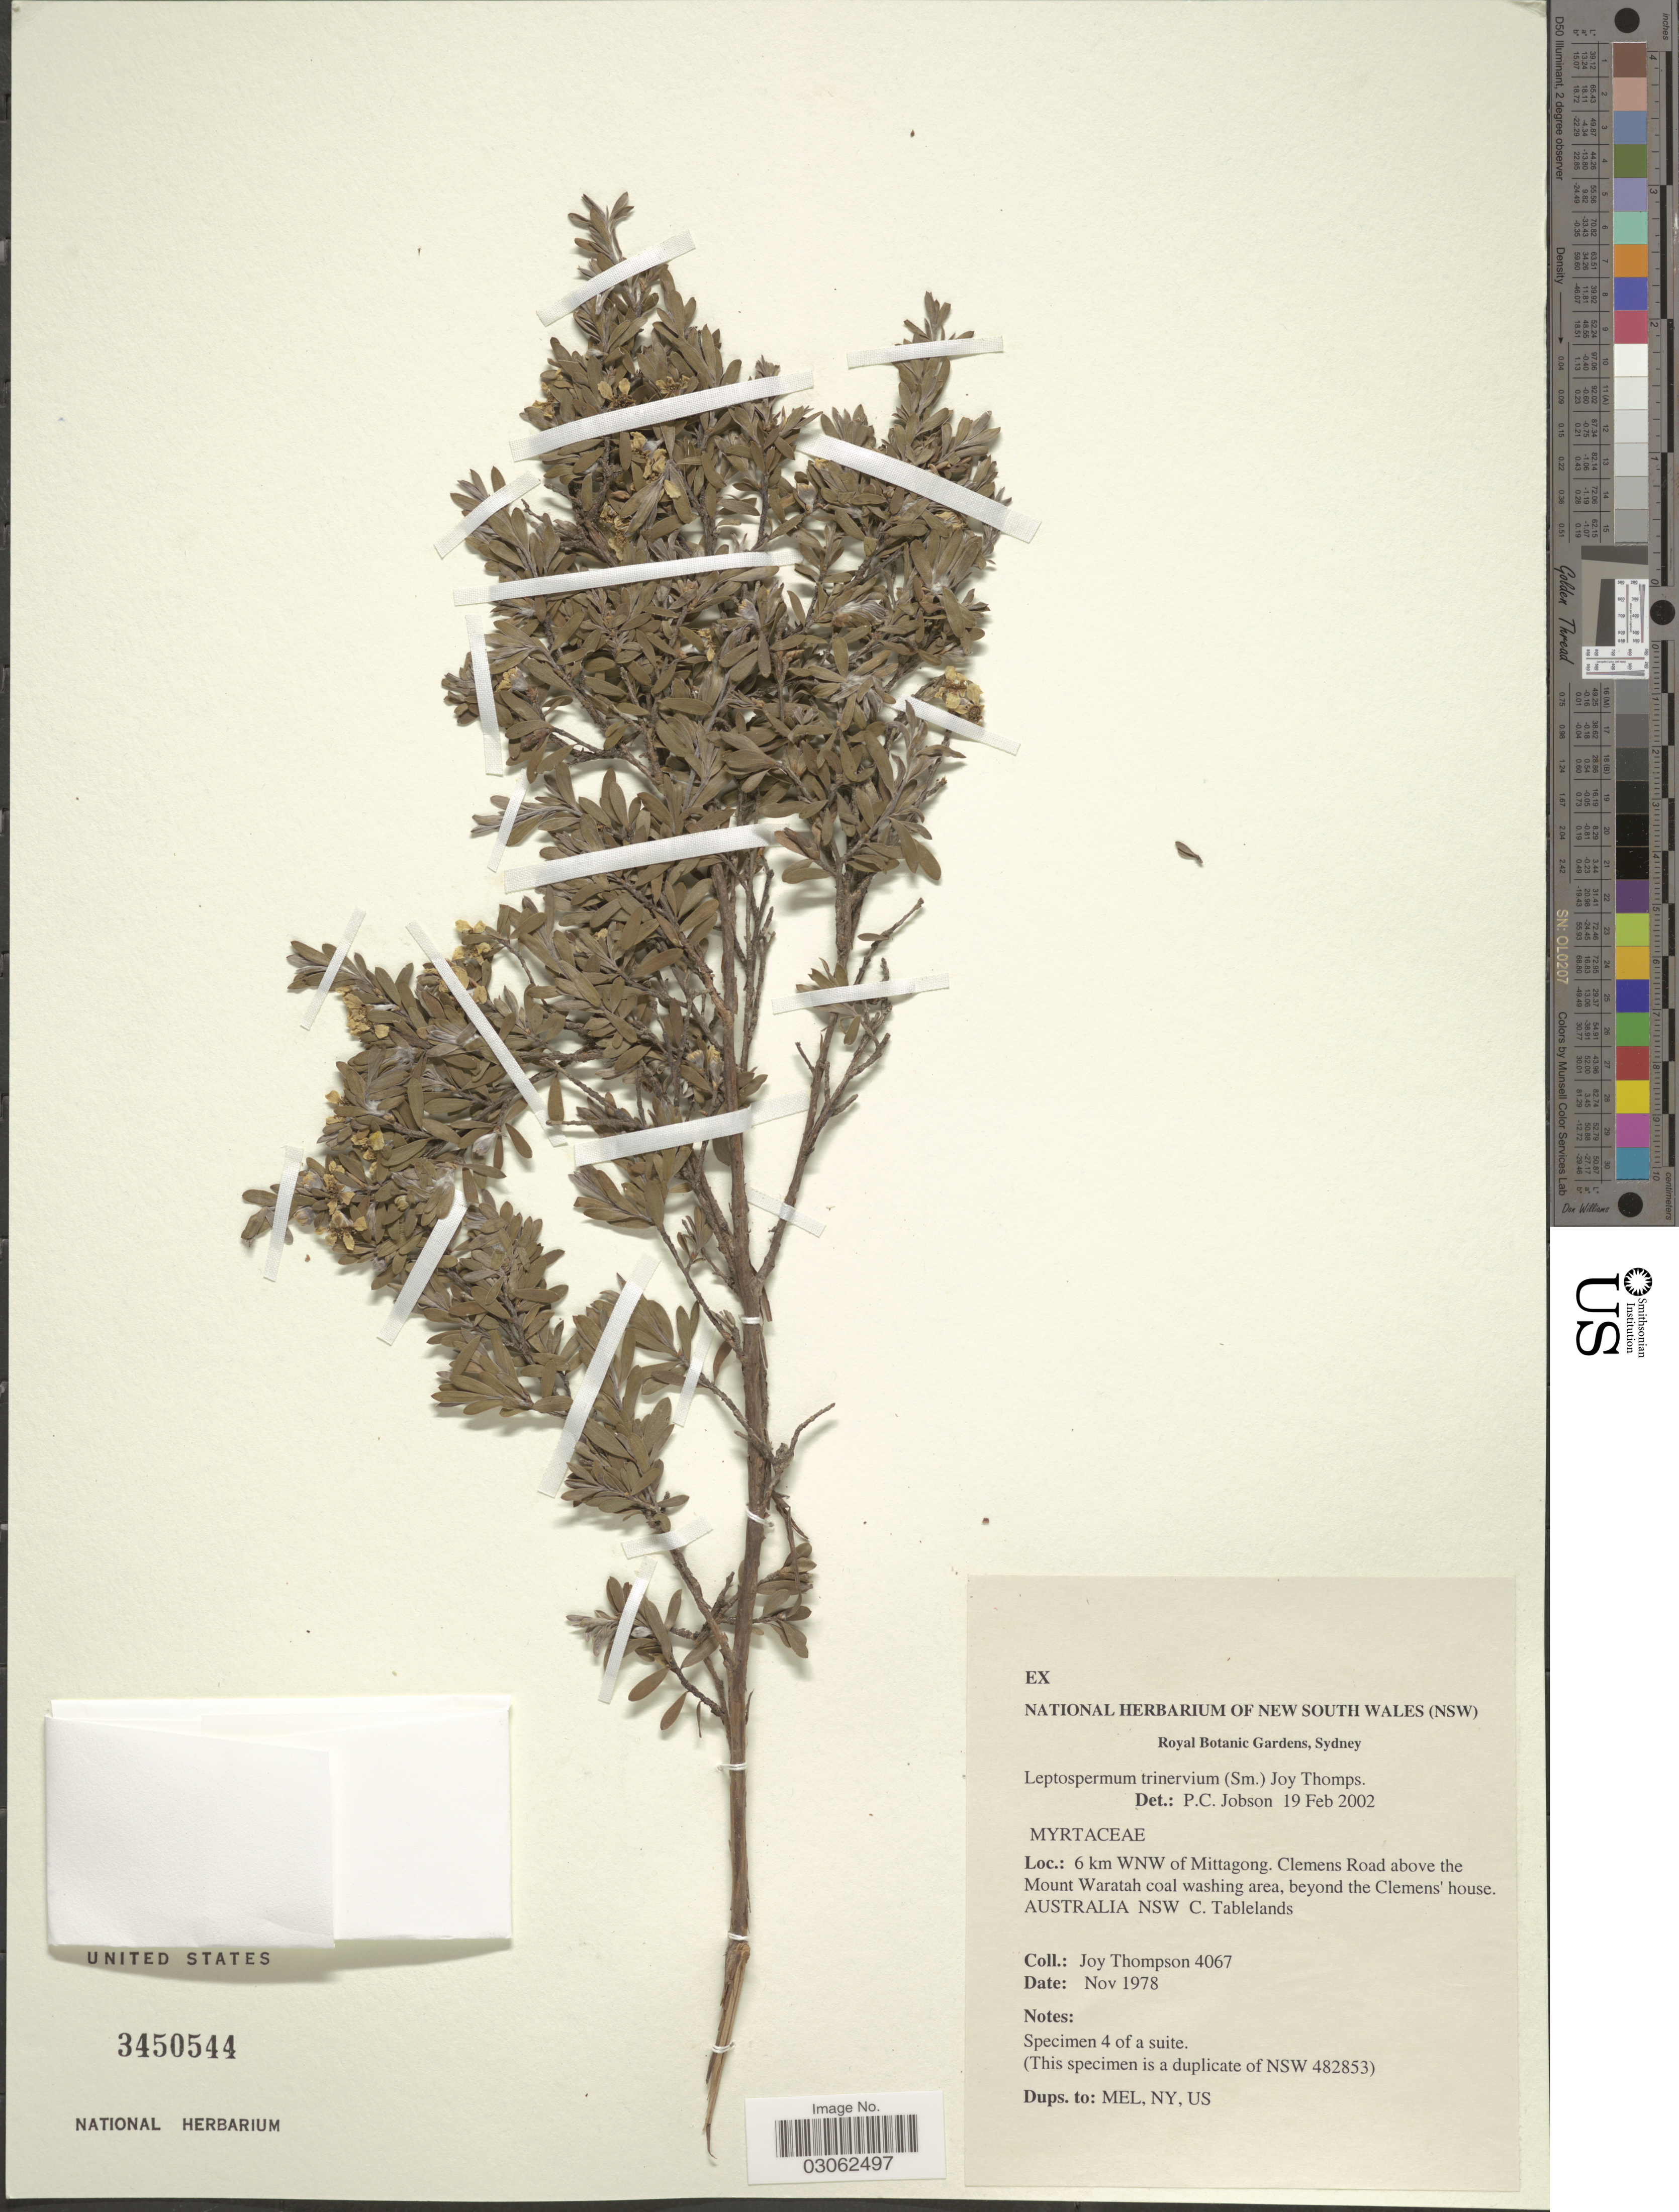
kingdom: Plantae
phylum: Tracheophyta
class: Magnoliopsida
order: Myrtales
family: Myrtaceae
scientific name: Gaudium trinervium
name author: (J. White) P.G. Wilson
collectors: J. Thompson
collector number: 4067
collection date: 1978-11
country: Australia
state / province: New South Wales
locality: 6 km WNW of Mittagong. Clemens Road above the Mount Waratah coal washing area, beyond the Clemen's house. Australia NSW C. Tablelands.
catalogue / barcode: US 3450544